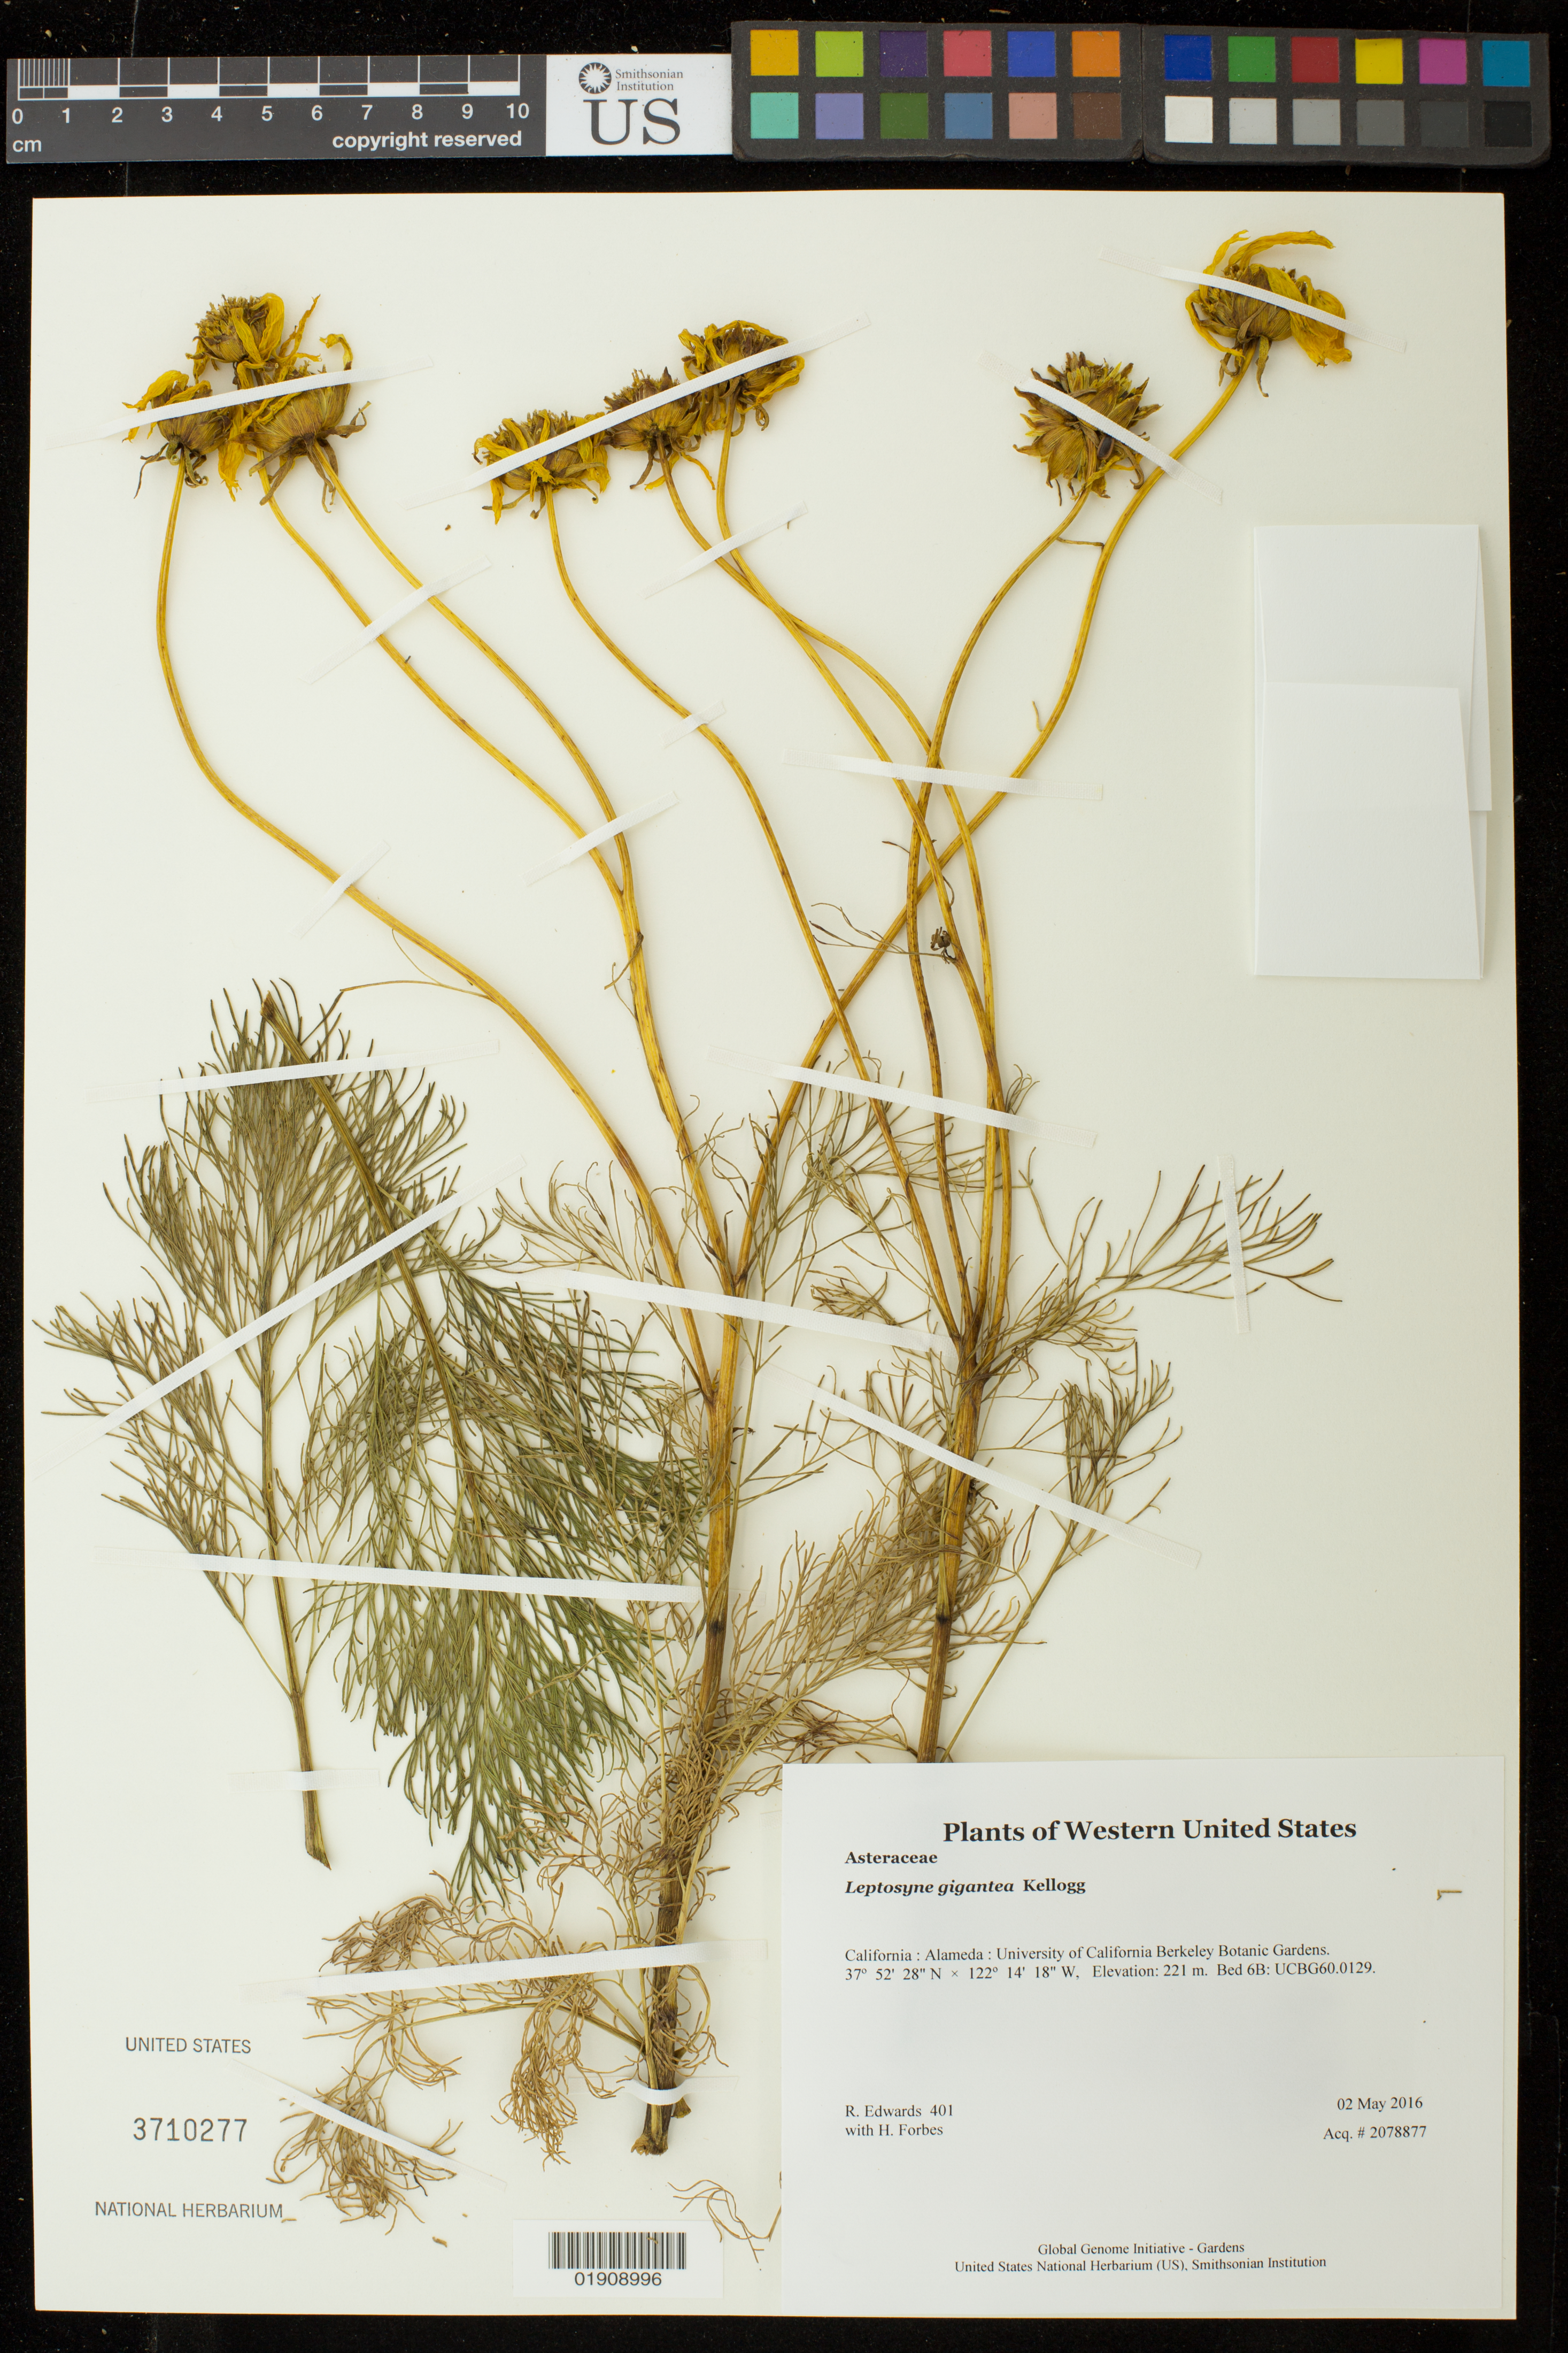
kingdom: Plantae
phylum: Tracheophyta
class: Magnoliopsida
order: Asterales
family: Asteraceae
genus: Leptosyne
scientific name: Leptosyne gigantea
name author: Kellogg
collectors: H. Forbes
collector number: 401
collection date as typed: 2 May 2016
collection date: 2016-05-02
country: United States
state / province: California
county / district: Alameda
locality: University of California Berkeley Botanic Gardens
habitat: Bed 6B: UCBG60.0129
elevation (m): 221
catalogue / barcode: US 3710277